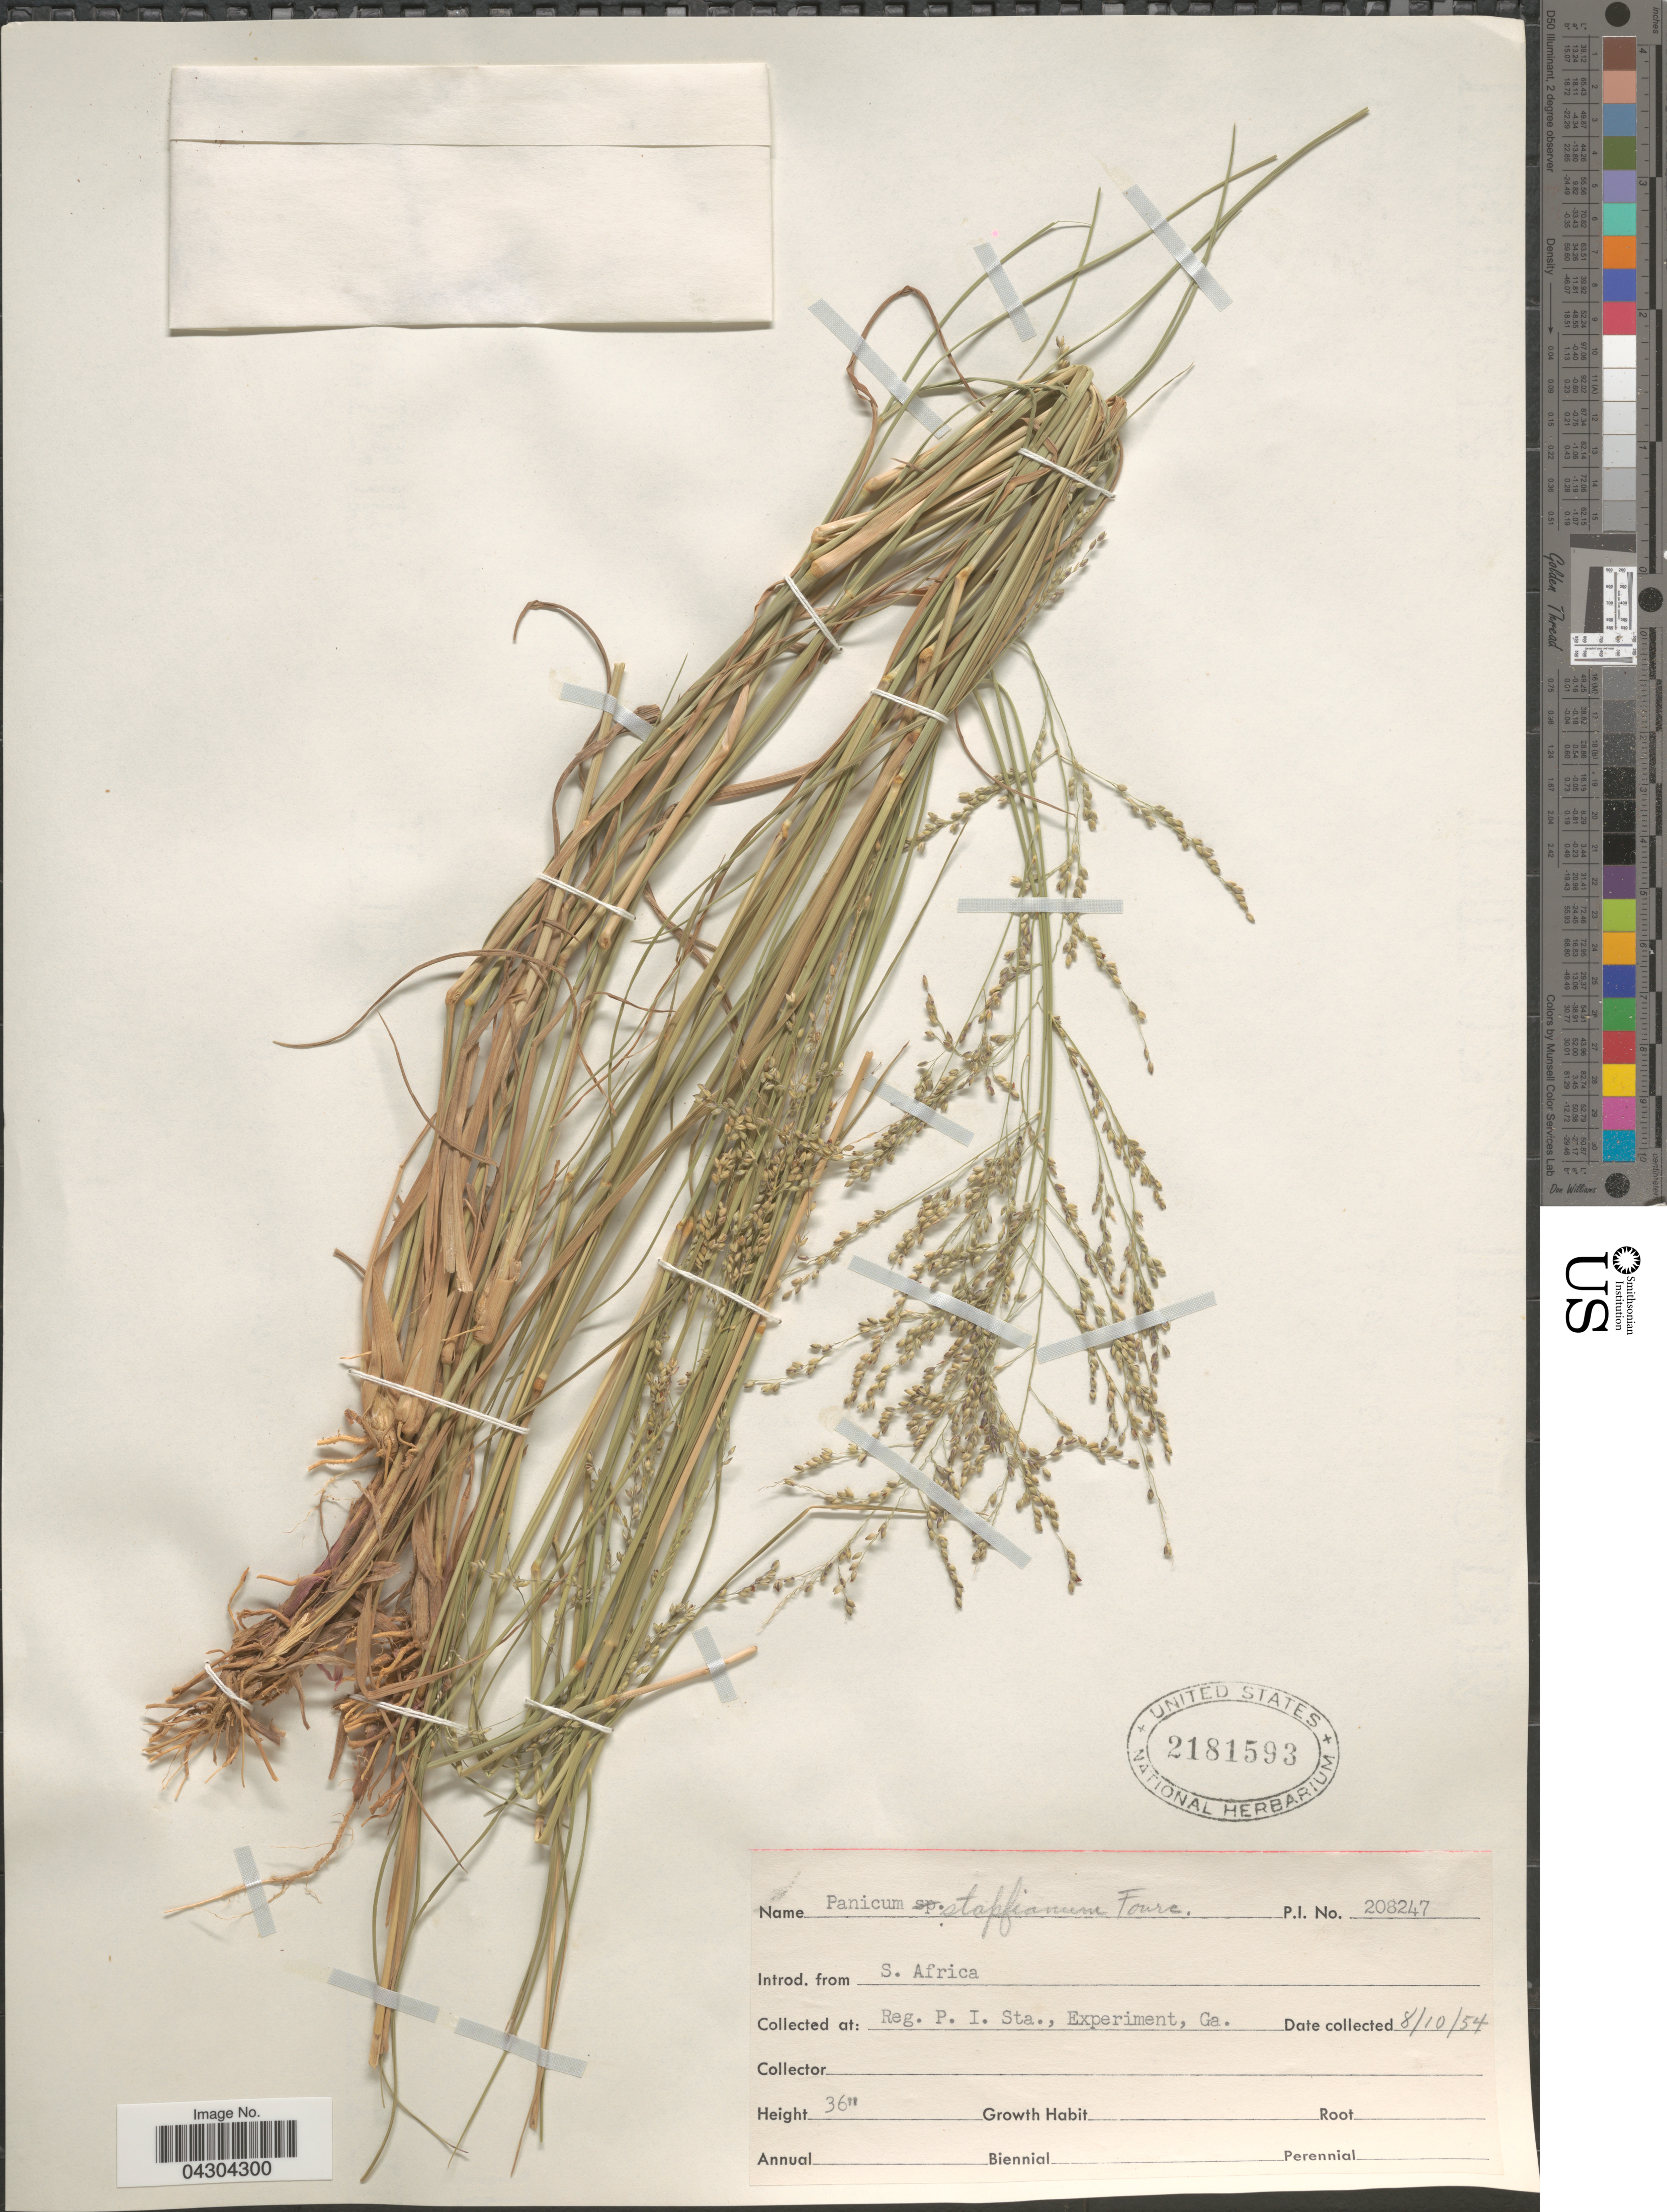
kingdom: Plantae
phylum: Tracheophyta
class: Liliopsida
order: Poales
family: Poaceae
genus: Panicum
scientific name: Panicum stapfianum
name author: Fourc.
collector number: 208247?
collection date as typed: Transcribed d/m/y: 10/8/54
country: United States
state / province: Georgia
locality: At Reg. P. I. Sta., Experiment.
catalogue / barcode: US 2181593